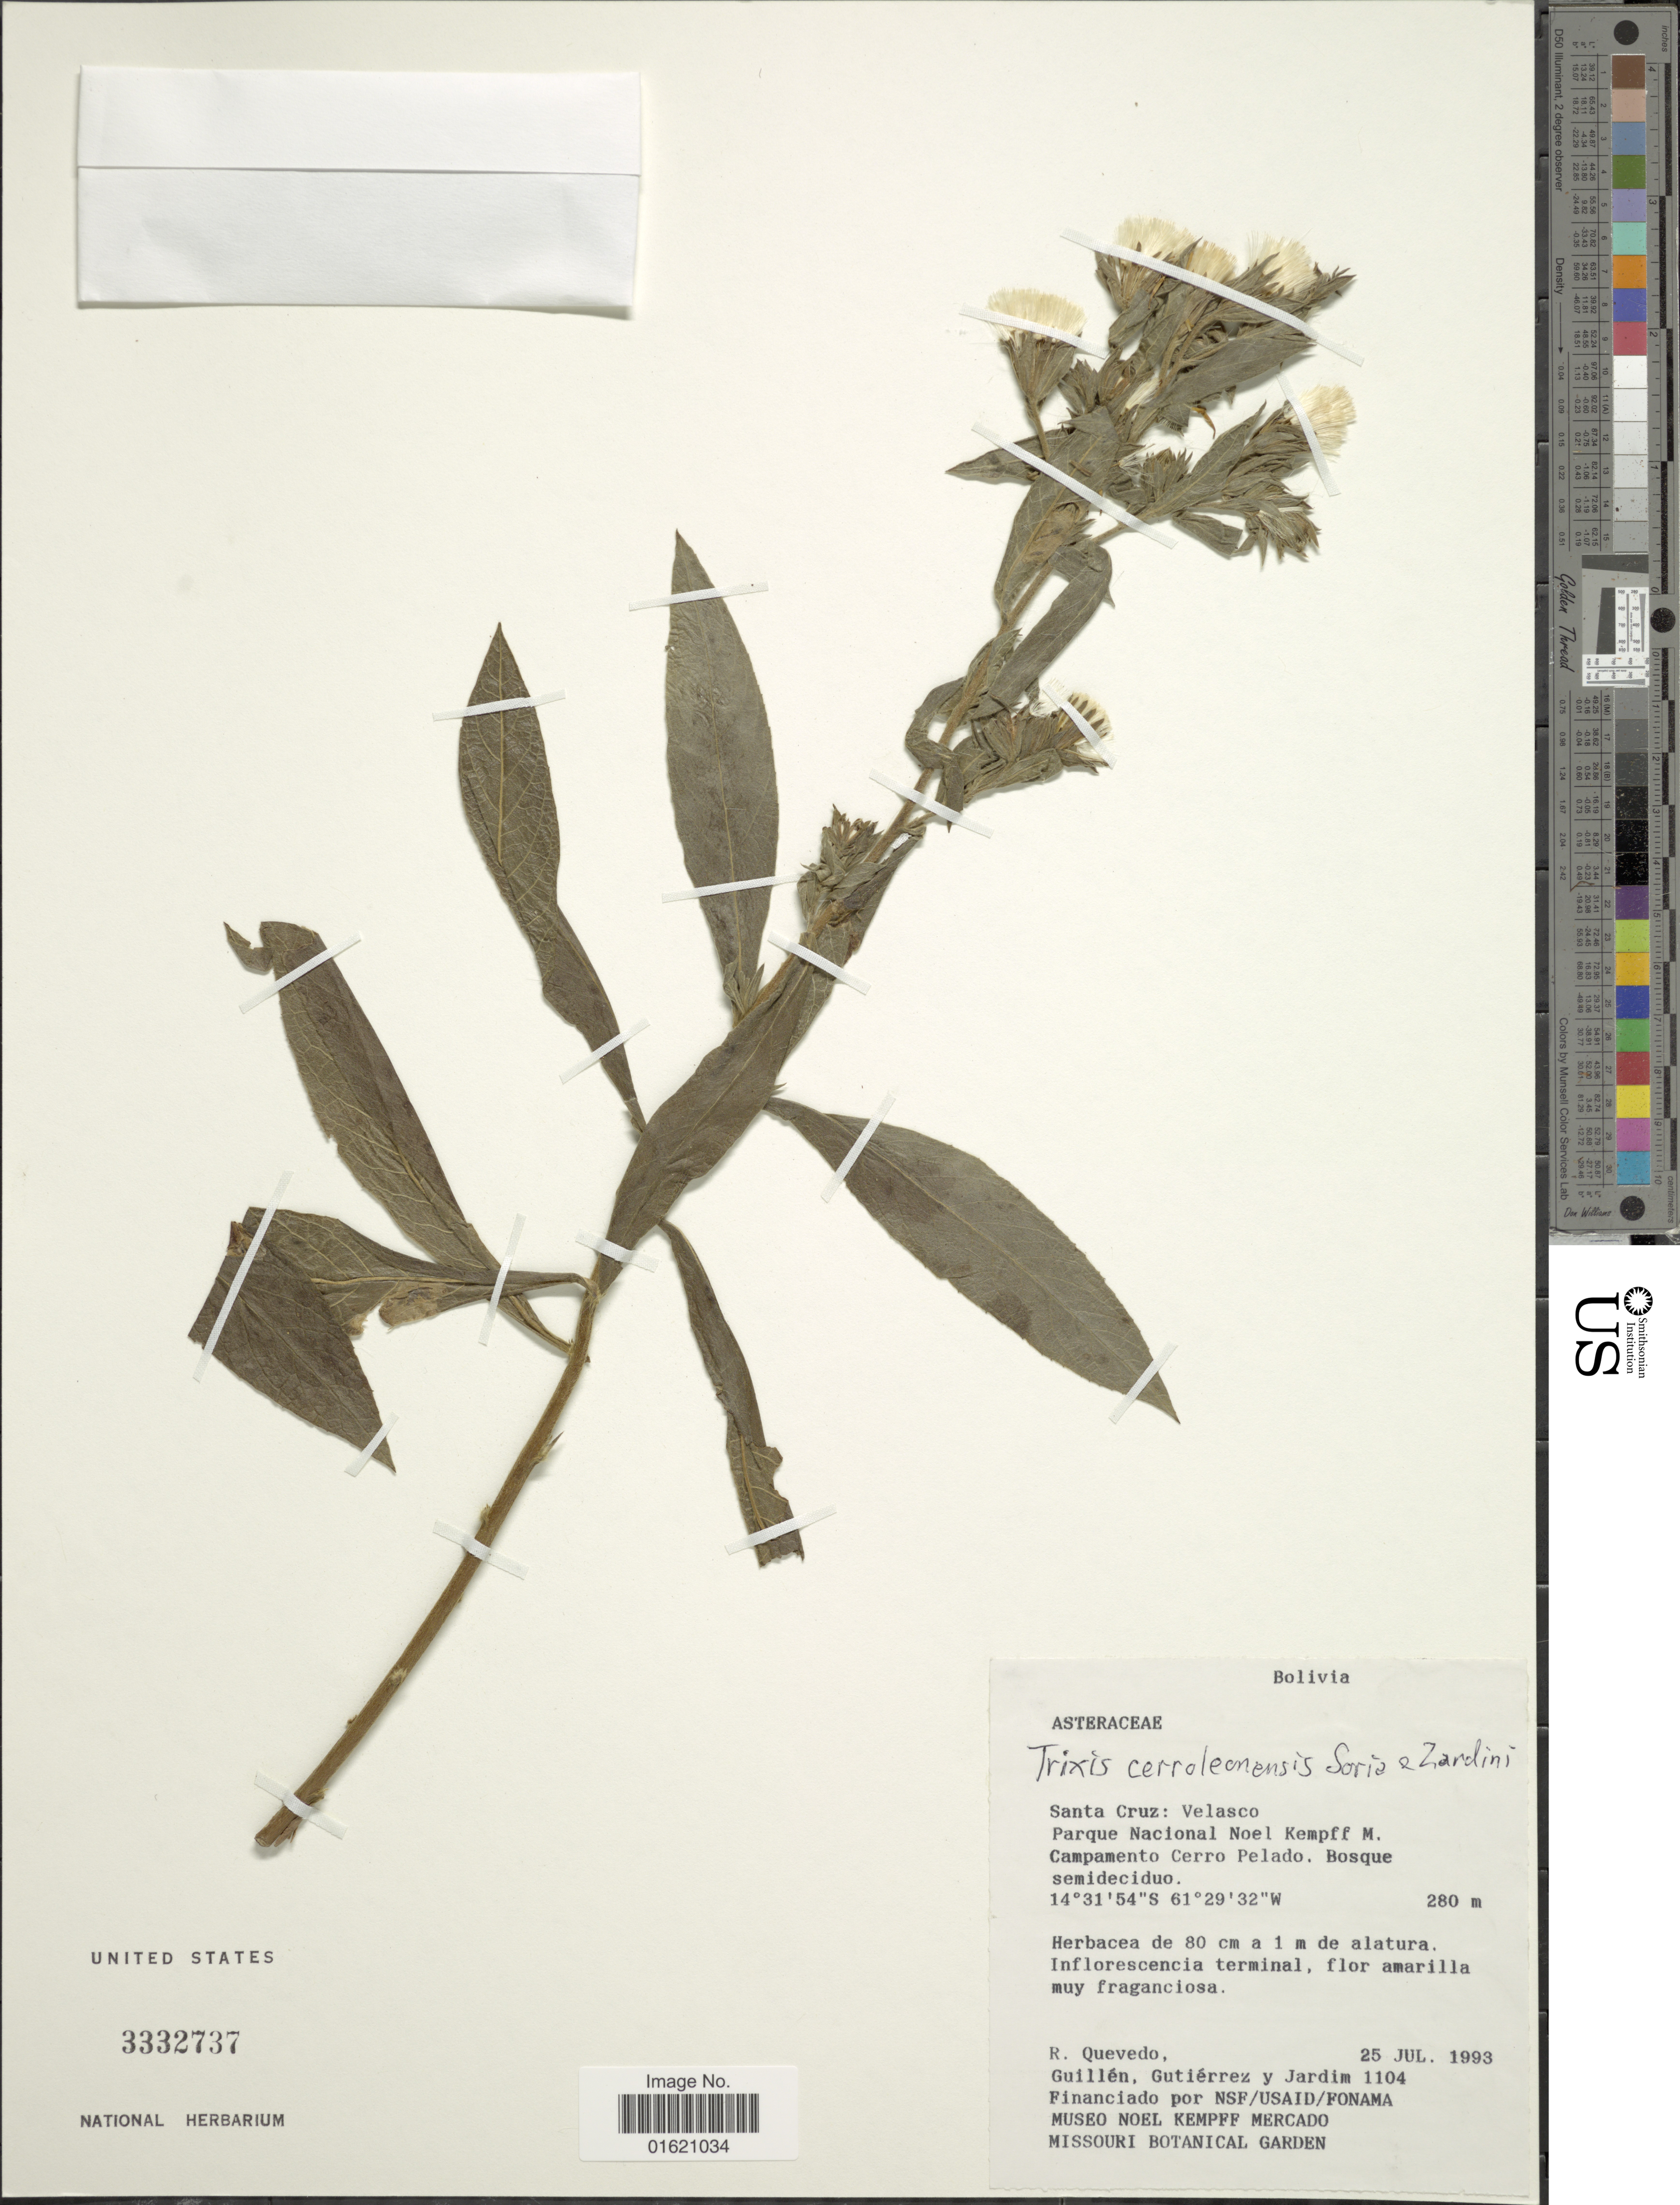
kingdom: Plantae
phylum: Tracheophyta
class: Magnoliopsida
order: Asterales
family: Asteraceae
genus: Trixis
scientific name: Trixis cerroleonensis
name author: Soria & Zardini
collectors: R. Quevedo, -- Guillen, Gutiérrez, -- & Jardim, --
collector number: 1104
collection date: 1993-07-25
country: Bolivia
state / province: Santa Cruz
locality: Velasco, Parque Nacional Noel Kempff M. Campamento Cerro Pelado, bosque semideciduo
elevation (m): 280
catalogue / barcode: US 3332737